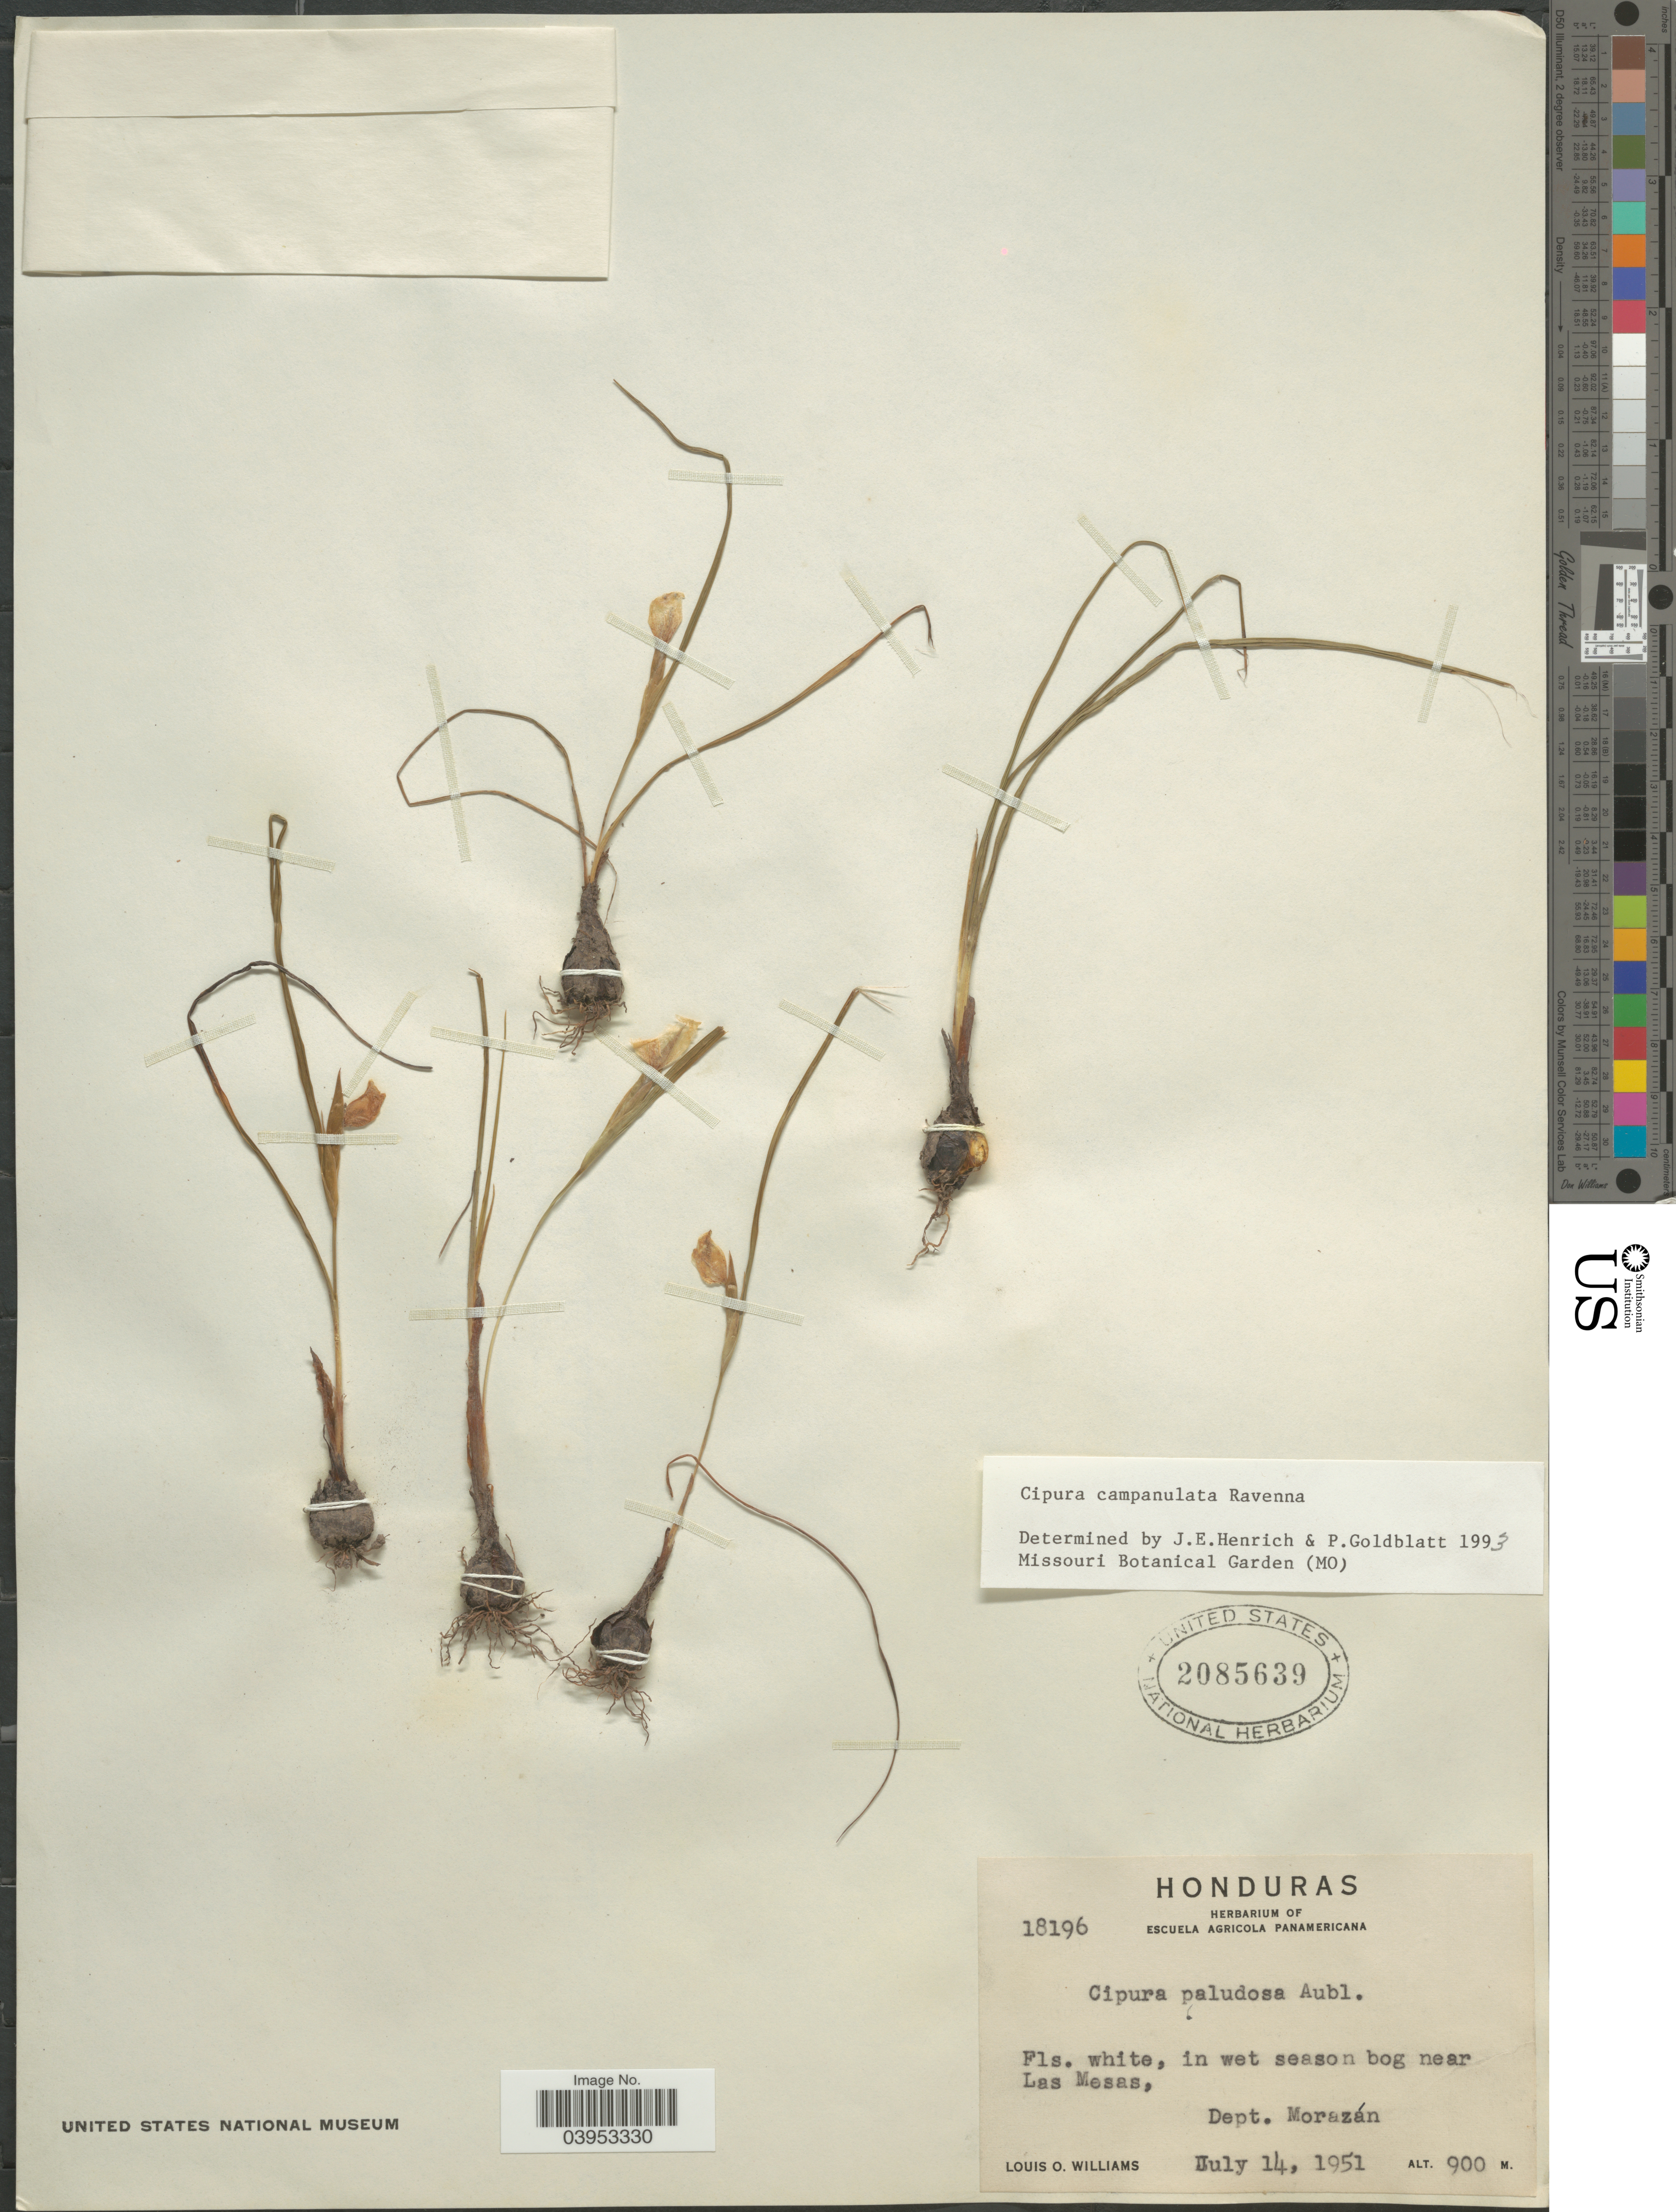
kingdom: Plantae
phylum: Tracheophyta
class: Liliopsida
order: Asparagales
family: Iridaceae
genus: Cipura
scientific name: Cipura campanulata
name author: Ravenna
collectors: L. O. Williams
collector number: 18196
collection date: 1951-07-14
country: Honduras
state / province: Fco. Morazán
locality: In wet season bog near Las Mesas, Dept. Morazán.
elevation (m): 900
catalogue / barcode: US 2085639